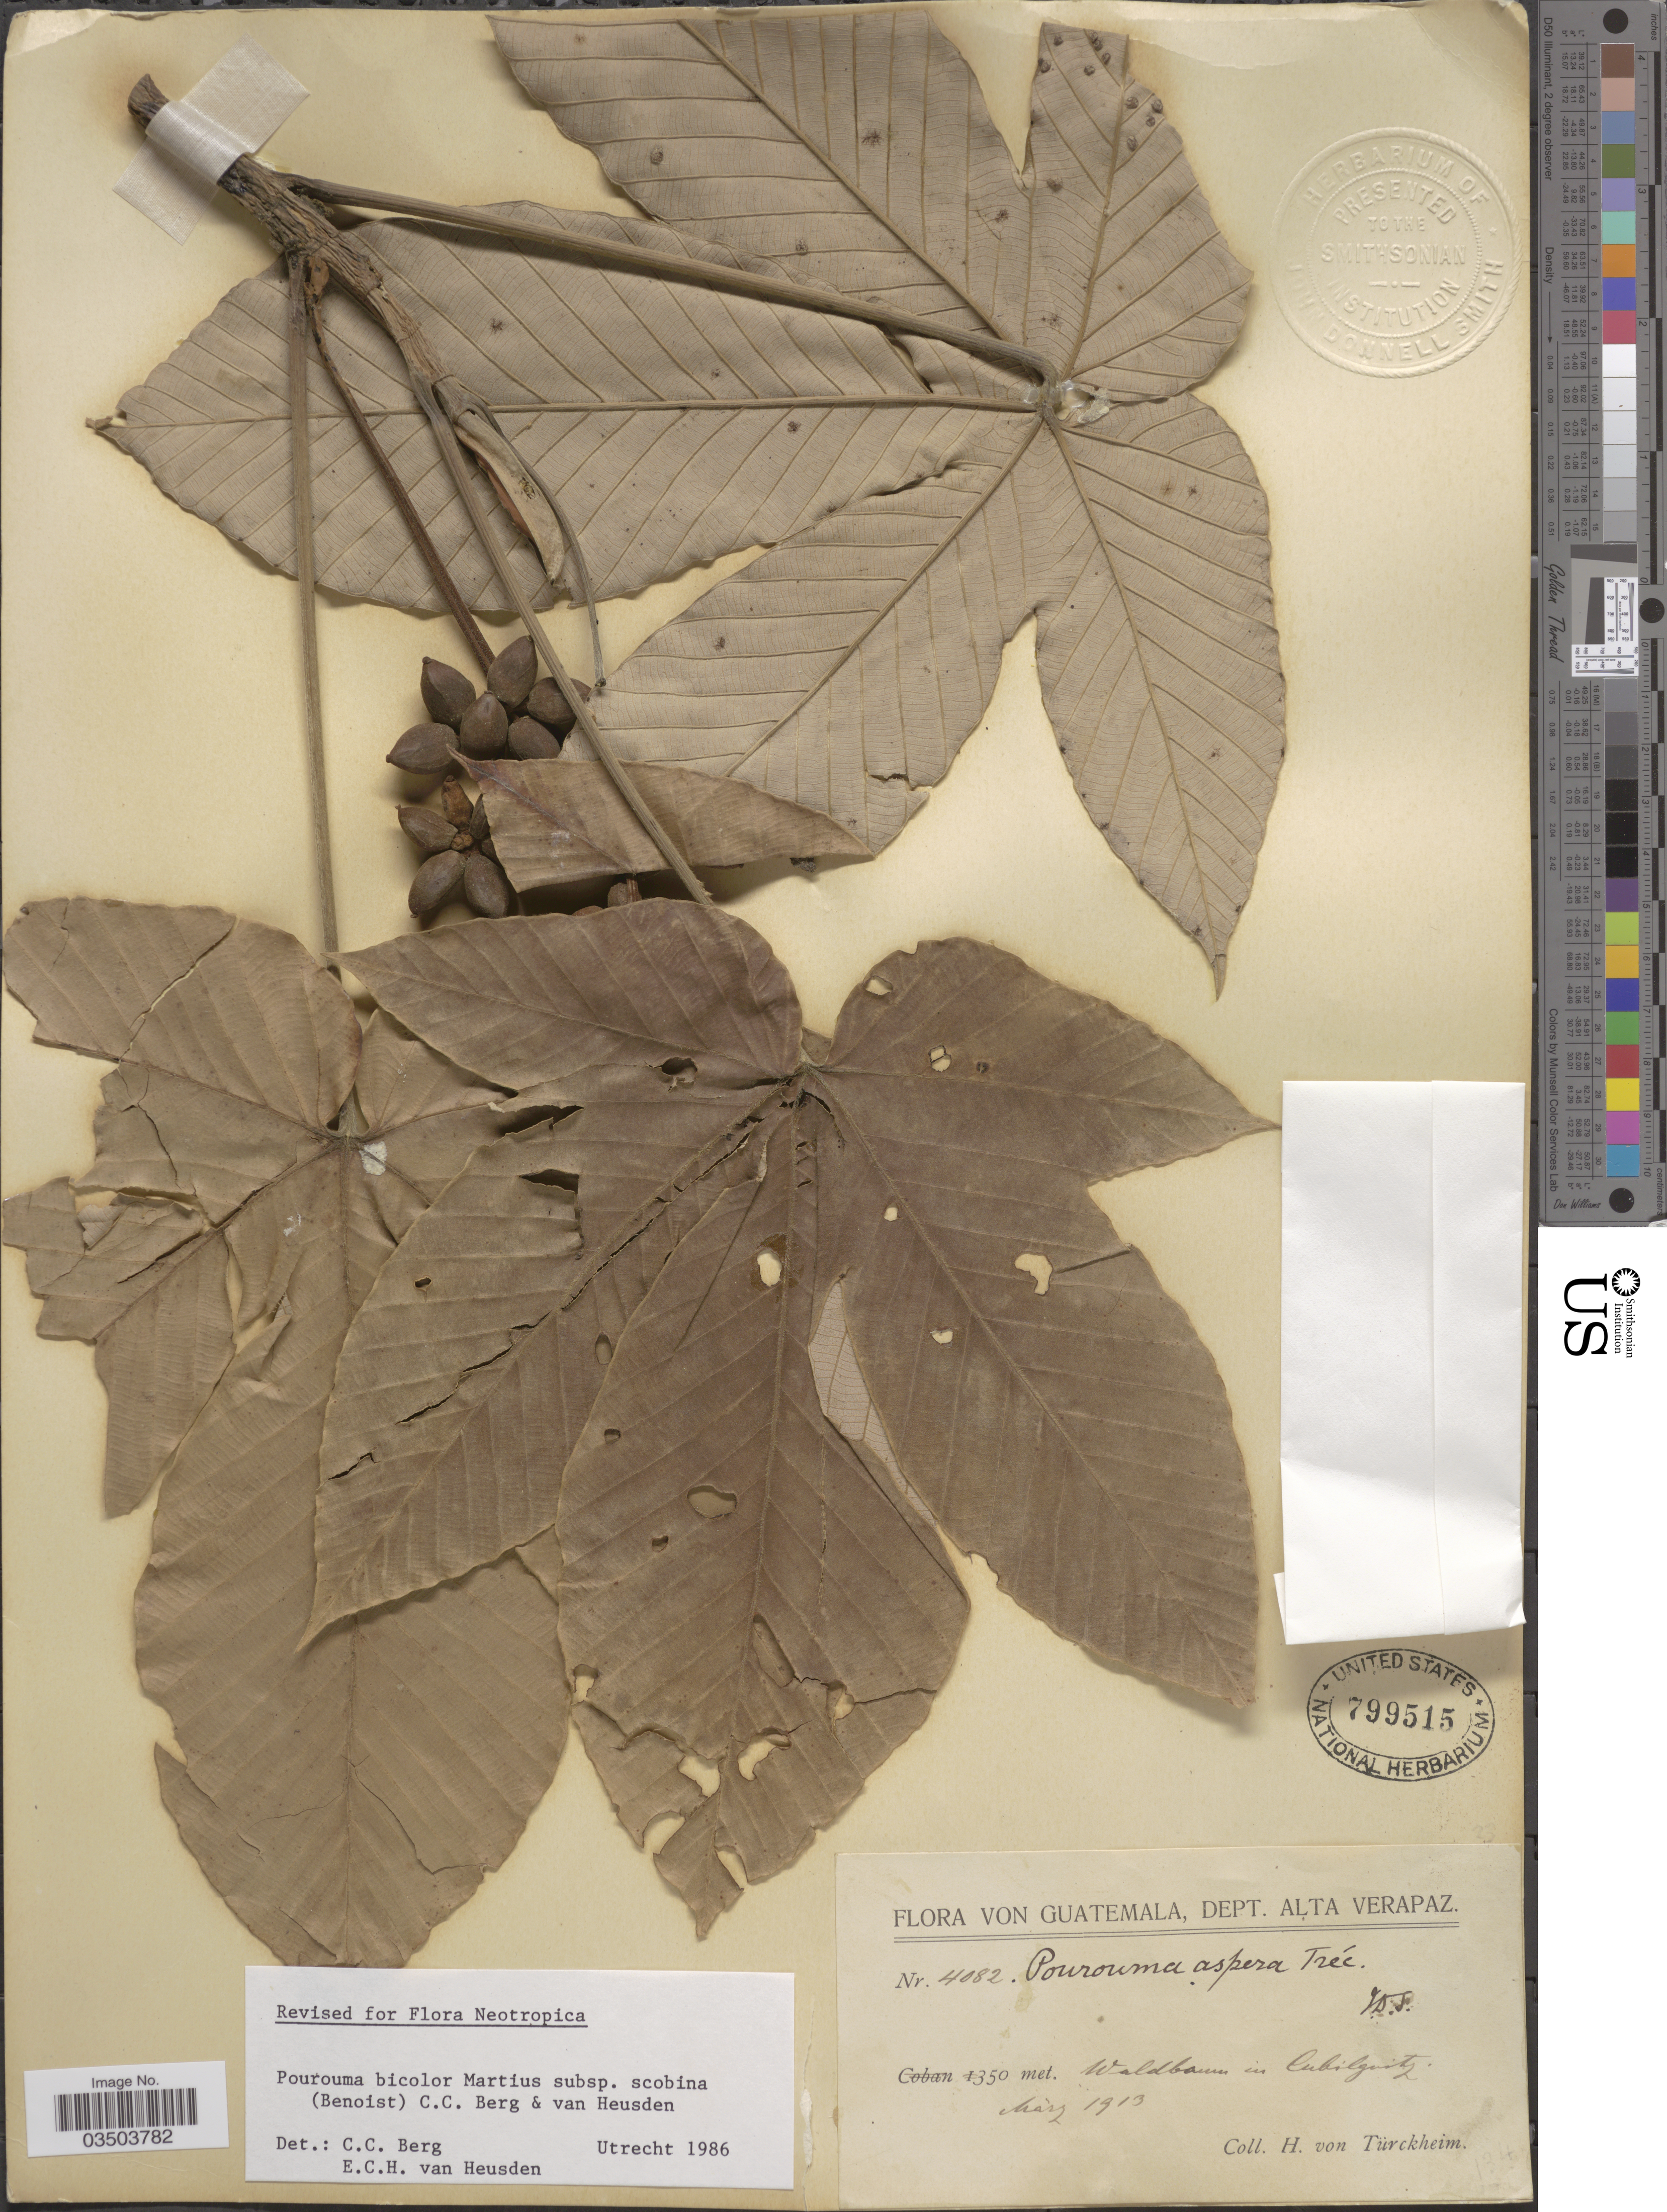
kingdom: Plantae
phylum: Tracheophyta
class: Magnoliopsida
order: Rosales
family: Urticaceae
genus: Pourouma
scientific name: Pourouma bicolor subsp. scobina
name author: (Benoist) C.C. Berg & Heusden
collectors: H. von Türckheim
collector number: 4082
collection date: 1913-03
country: Guatemala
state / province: Alta Verapaz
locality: Dept. Alta Verapaz. Waldbaum in Cubilguitz.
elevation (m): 350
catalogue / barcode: US 799515